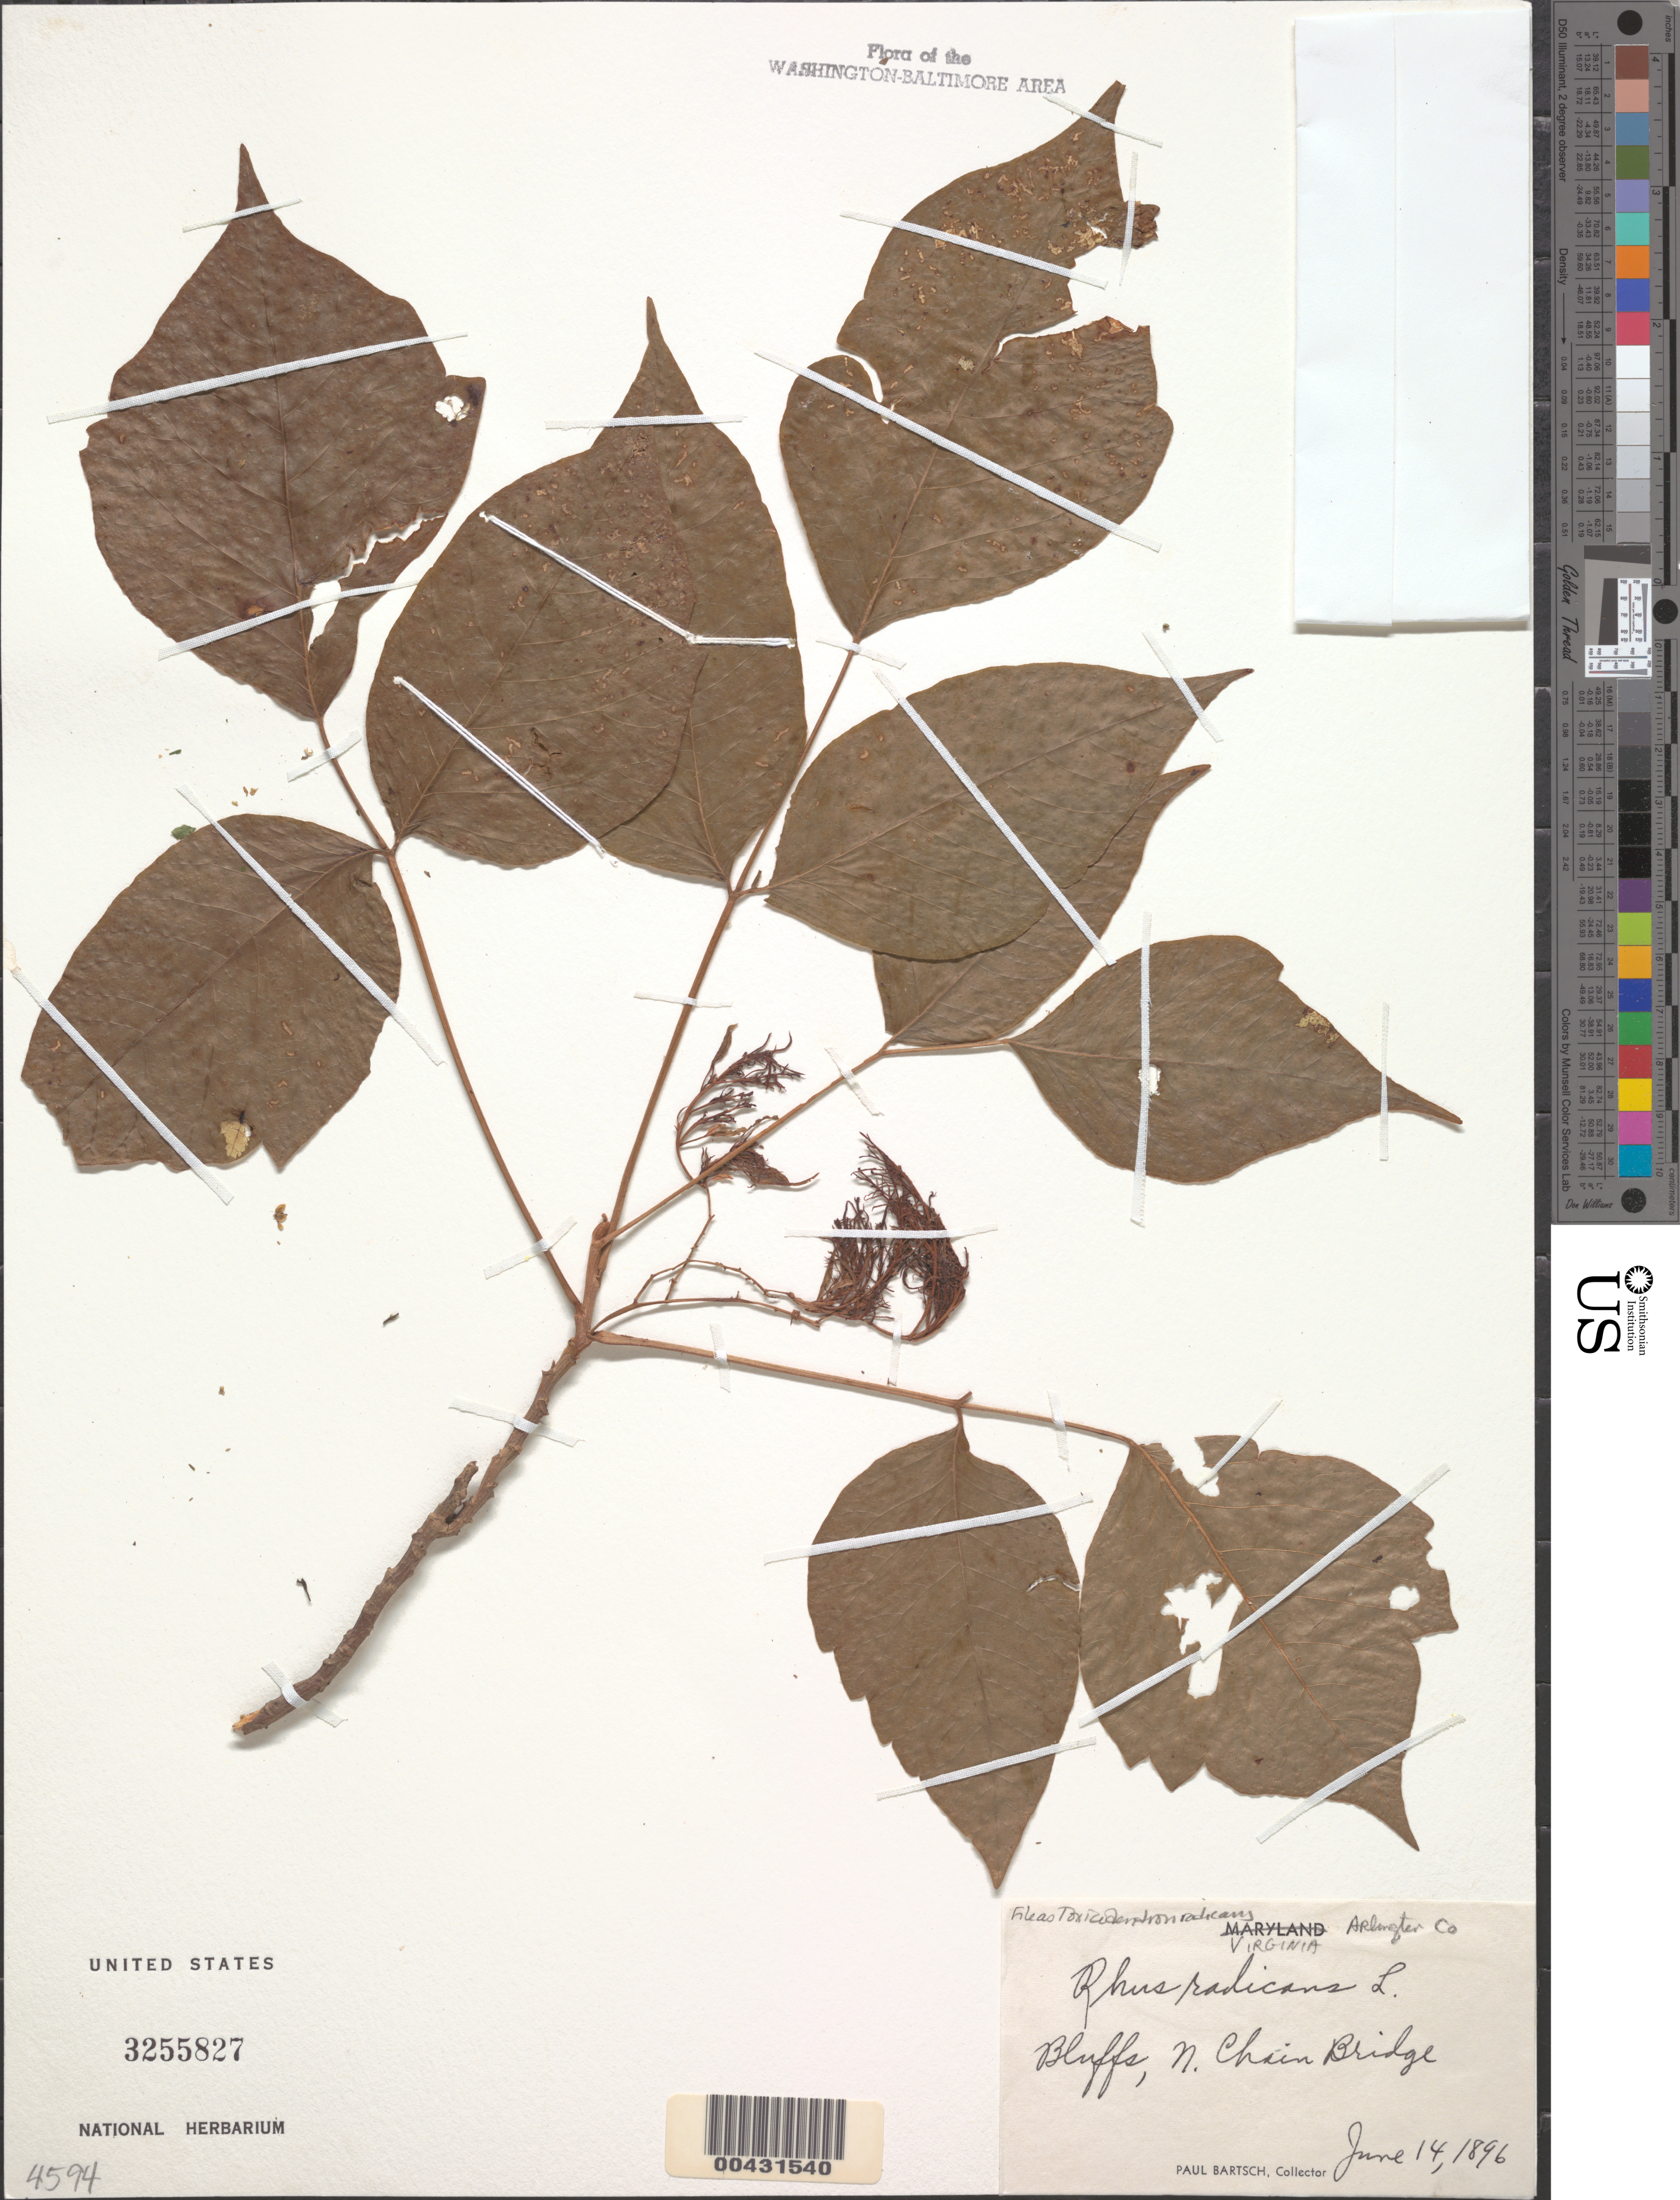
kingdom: Plantae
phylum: Tracheophyta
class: Magnoliopsida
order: Sapindales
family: Anacardiaceae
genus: Toxicodendron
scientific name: Toxicodendron radicans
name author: (L.) Kuntze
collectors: P. Bartsch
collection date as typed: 14 Jun 1896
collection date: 1896-06-14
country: United States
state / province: Virginia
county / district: Arlington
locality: N of Chain Bridge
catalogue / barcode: US 3255827